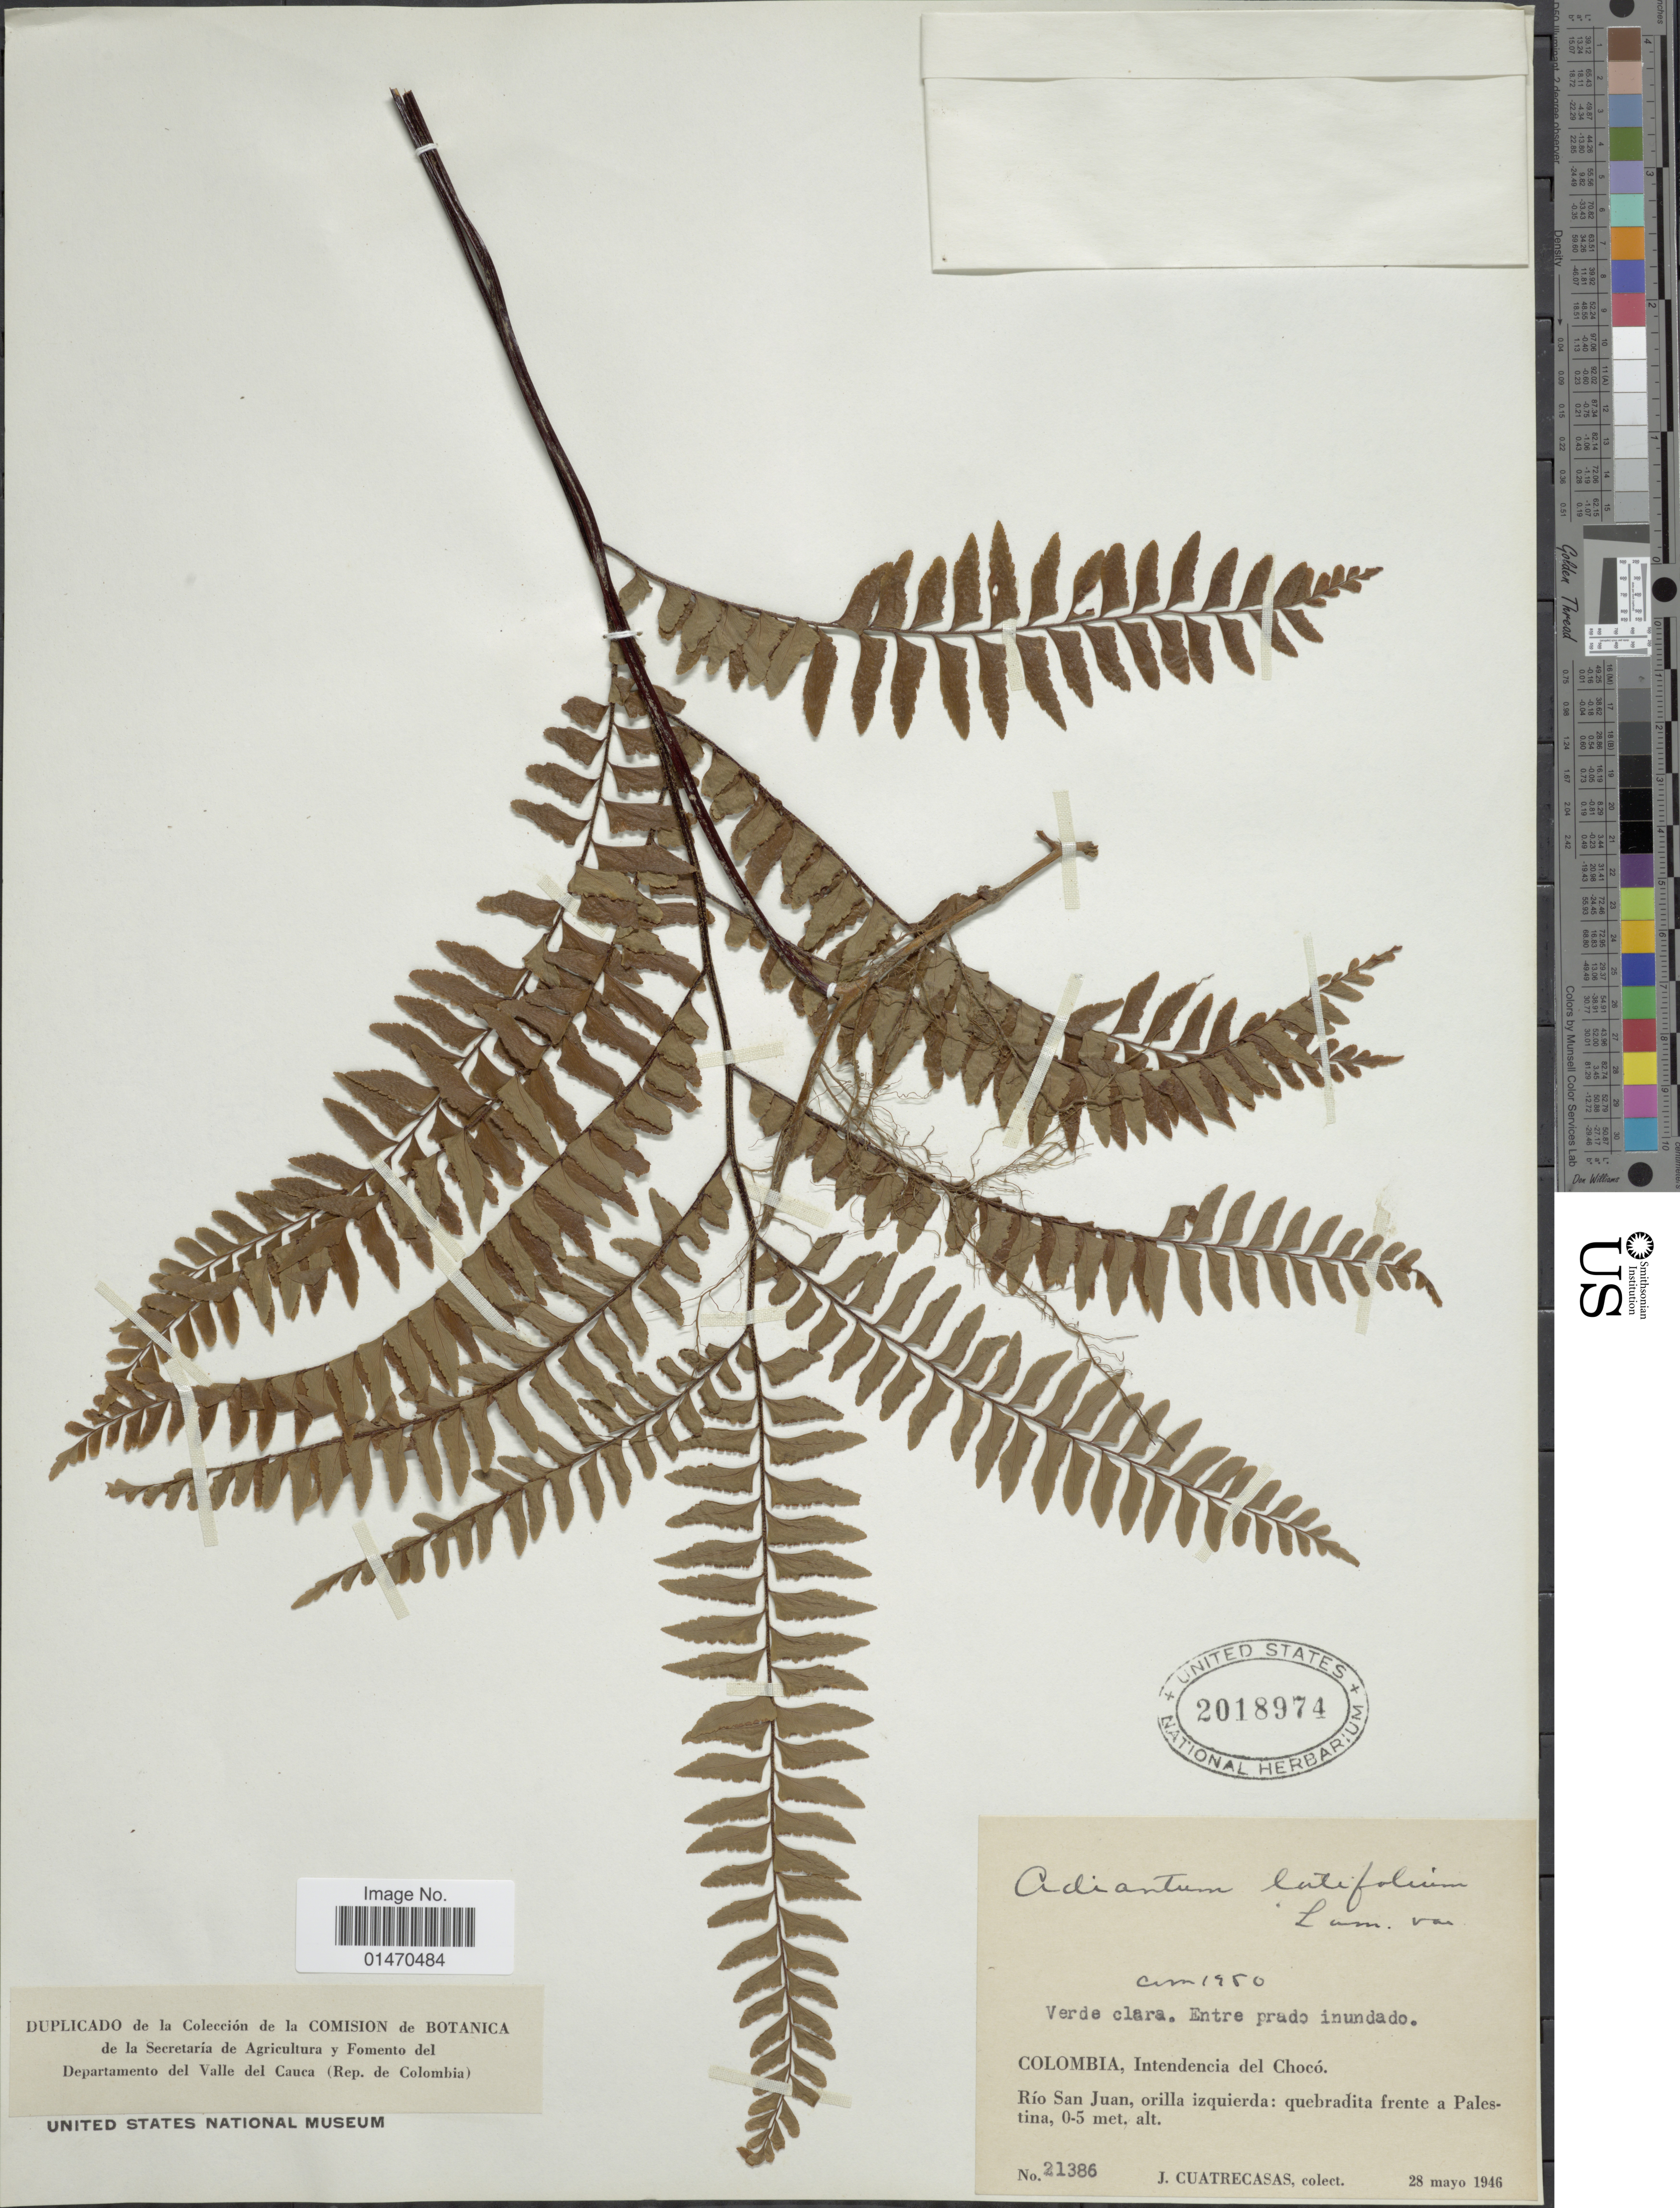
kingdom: Plantae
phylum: Tracheophyta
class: Polypodiopsida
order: Polypodiales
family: Pteridaceae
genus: Adiantum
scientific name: Adiantum latifolium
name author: Lam.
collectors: J. Cuatrecasas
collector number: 21386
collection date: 1946-05-28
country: Colombia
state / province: Chocó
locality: Colombia, Intendencia del Chocó, Rio San Juan, orilla izquierda: quebradita frente a Palestina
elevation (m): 0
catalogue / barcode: US 2018974